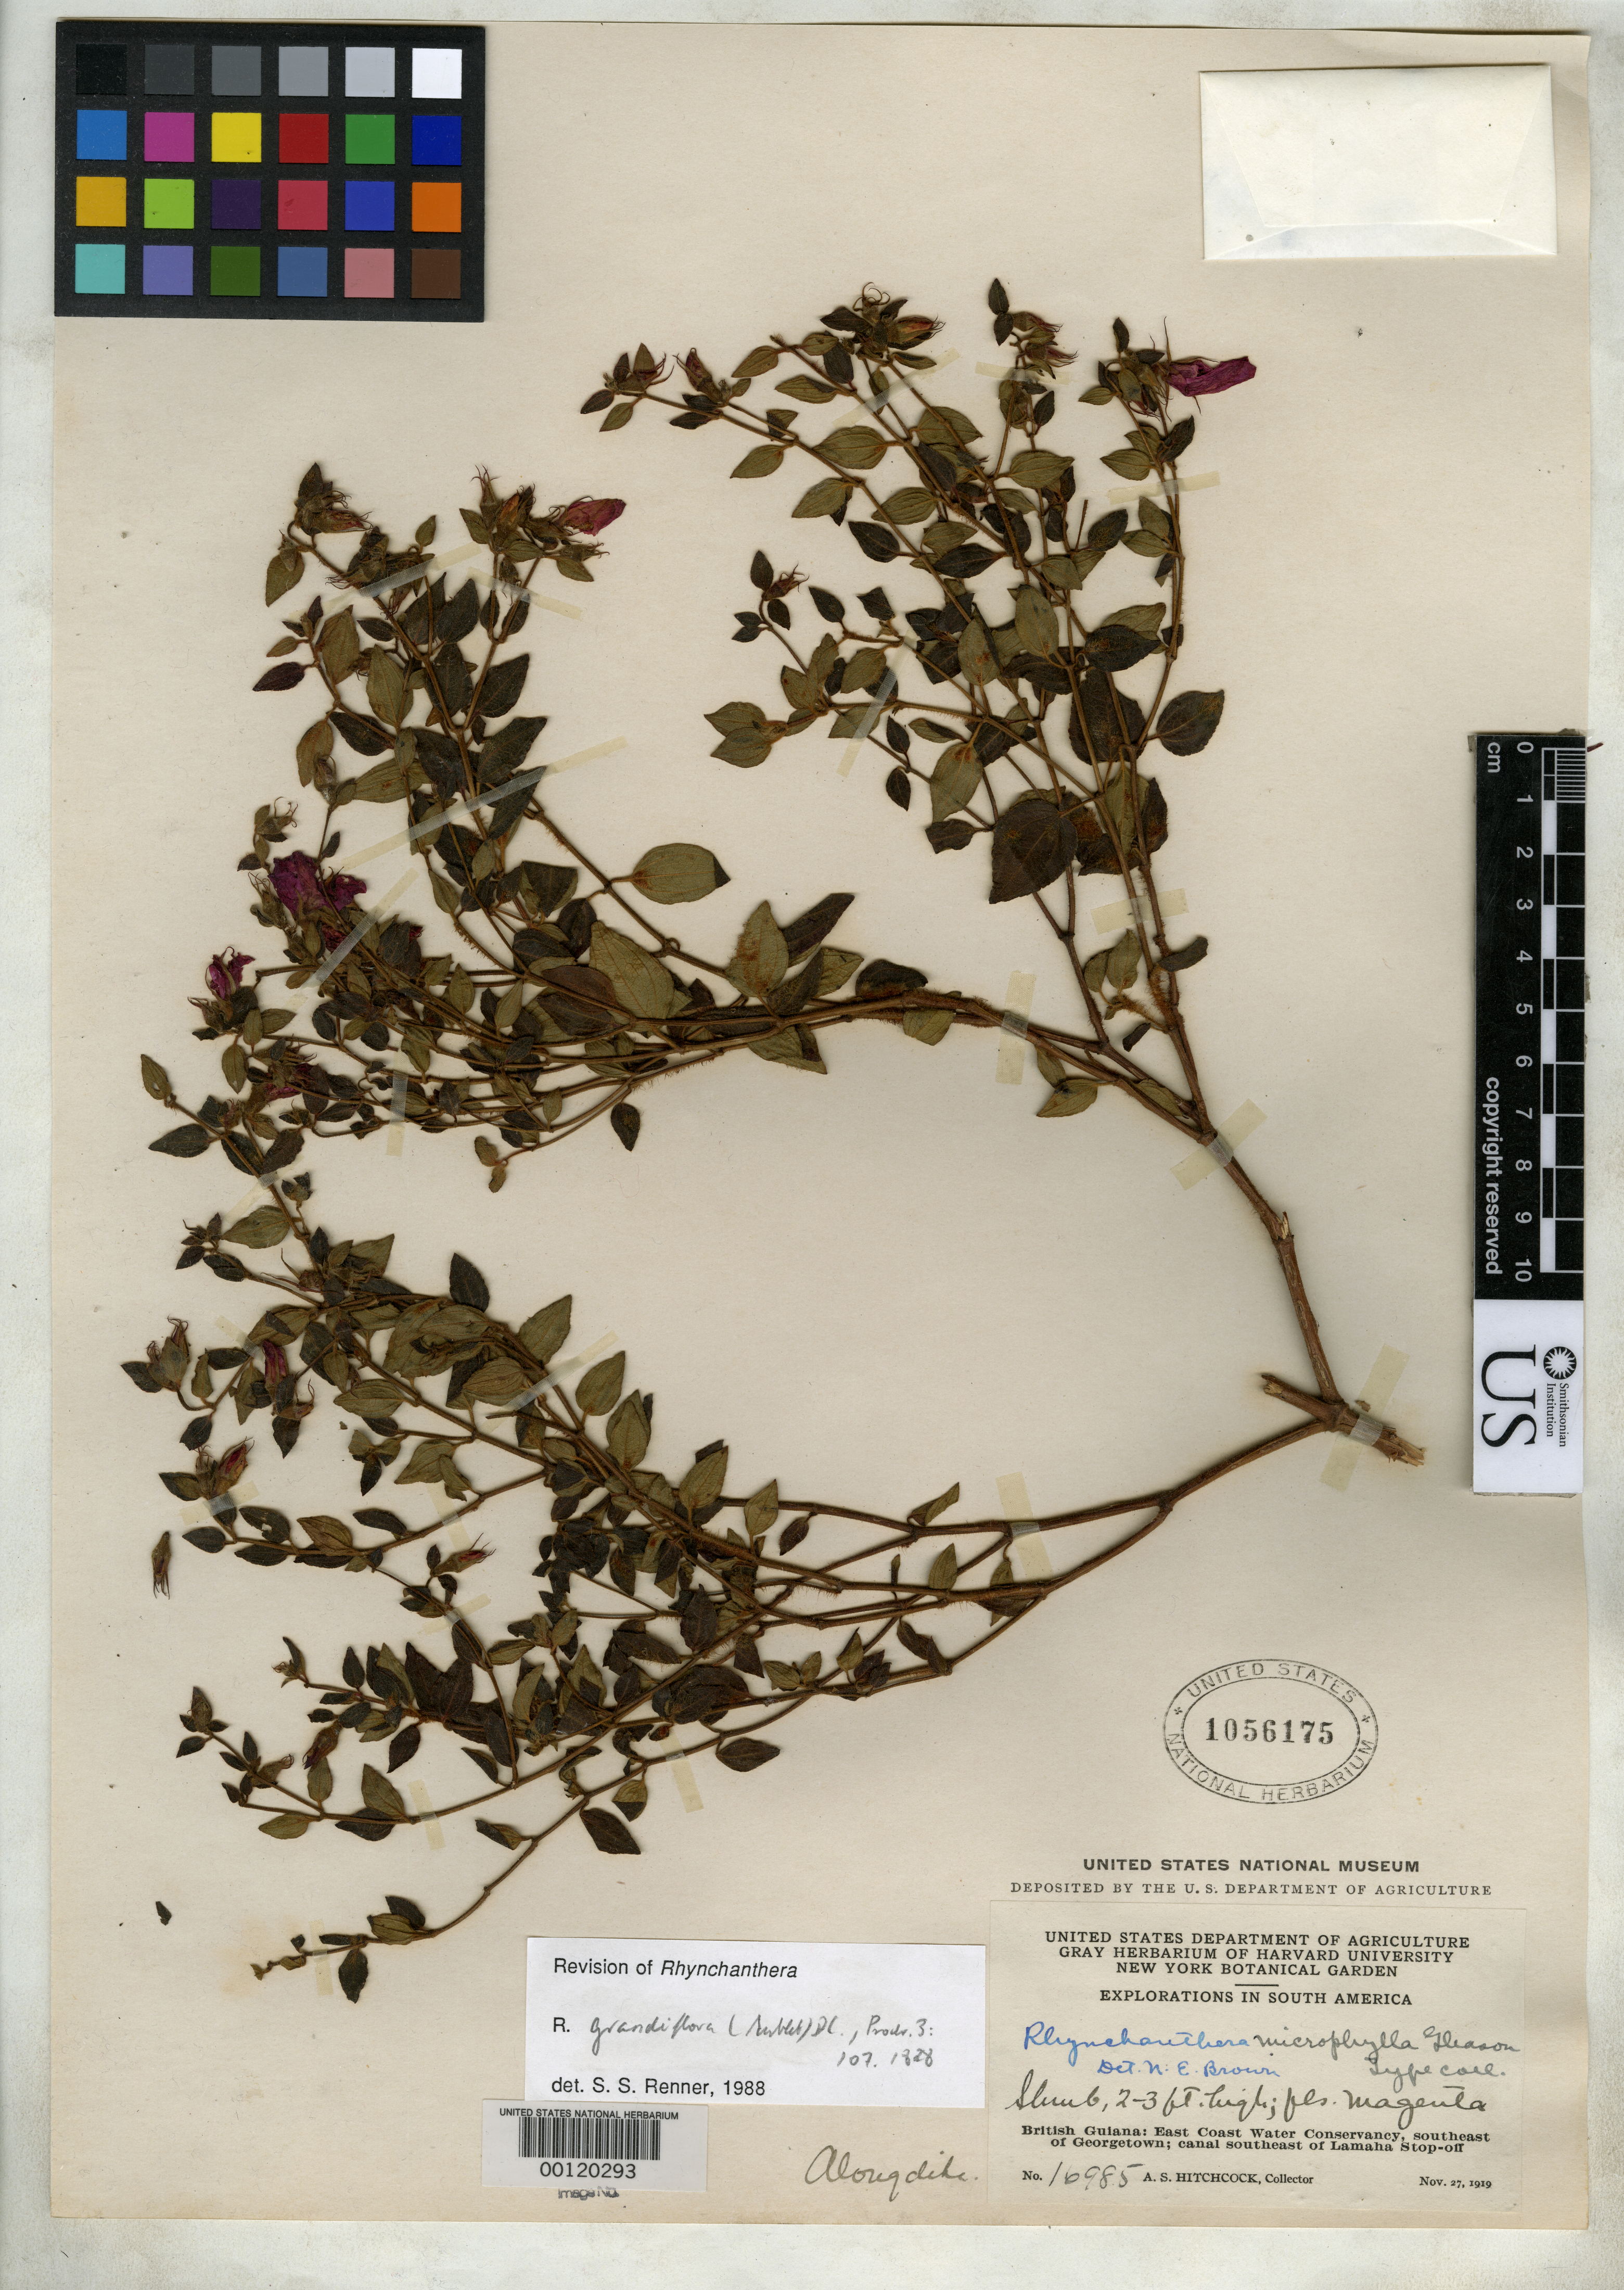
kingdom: Plantae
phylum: Tracheophyta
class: Magnoliopsida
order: Myrtales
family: Melastomataceae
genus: Rhynchanthera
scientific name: Rhynchanthera microphylla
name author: Gleason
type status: Isotype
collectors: A. S. Hitchcock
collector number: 16985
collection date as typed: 27 Nov 1919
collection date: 1919-11-27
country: Guyana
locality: East coast water conservancy, SE of Georgetown.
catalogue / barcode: US 1056175